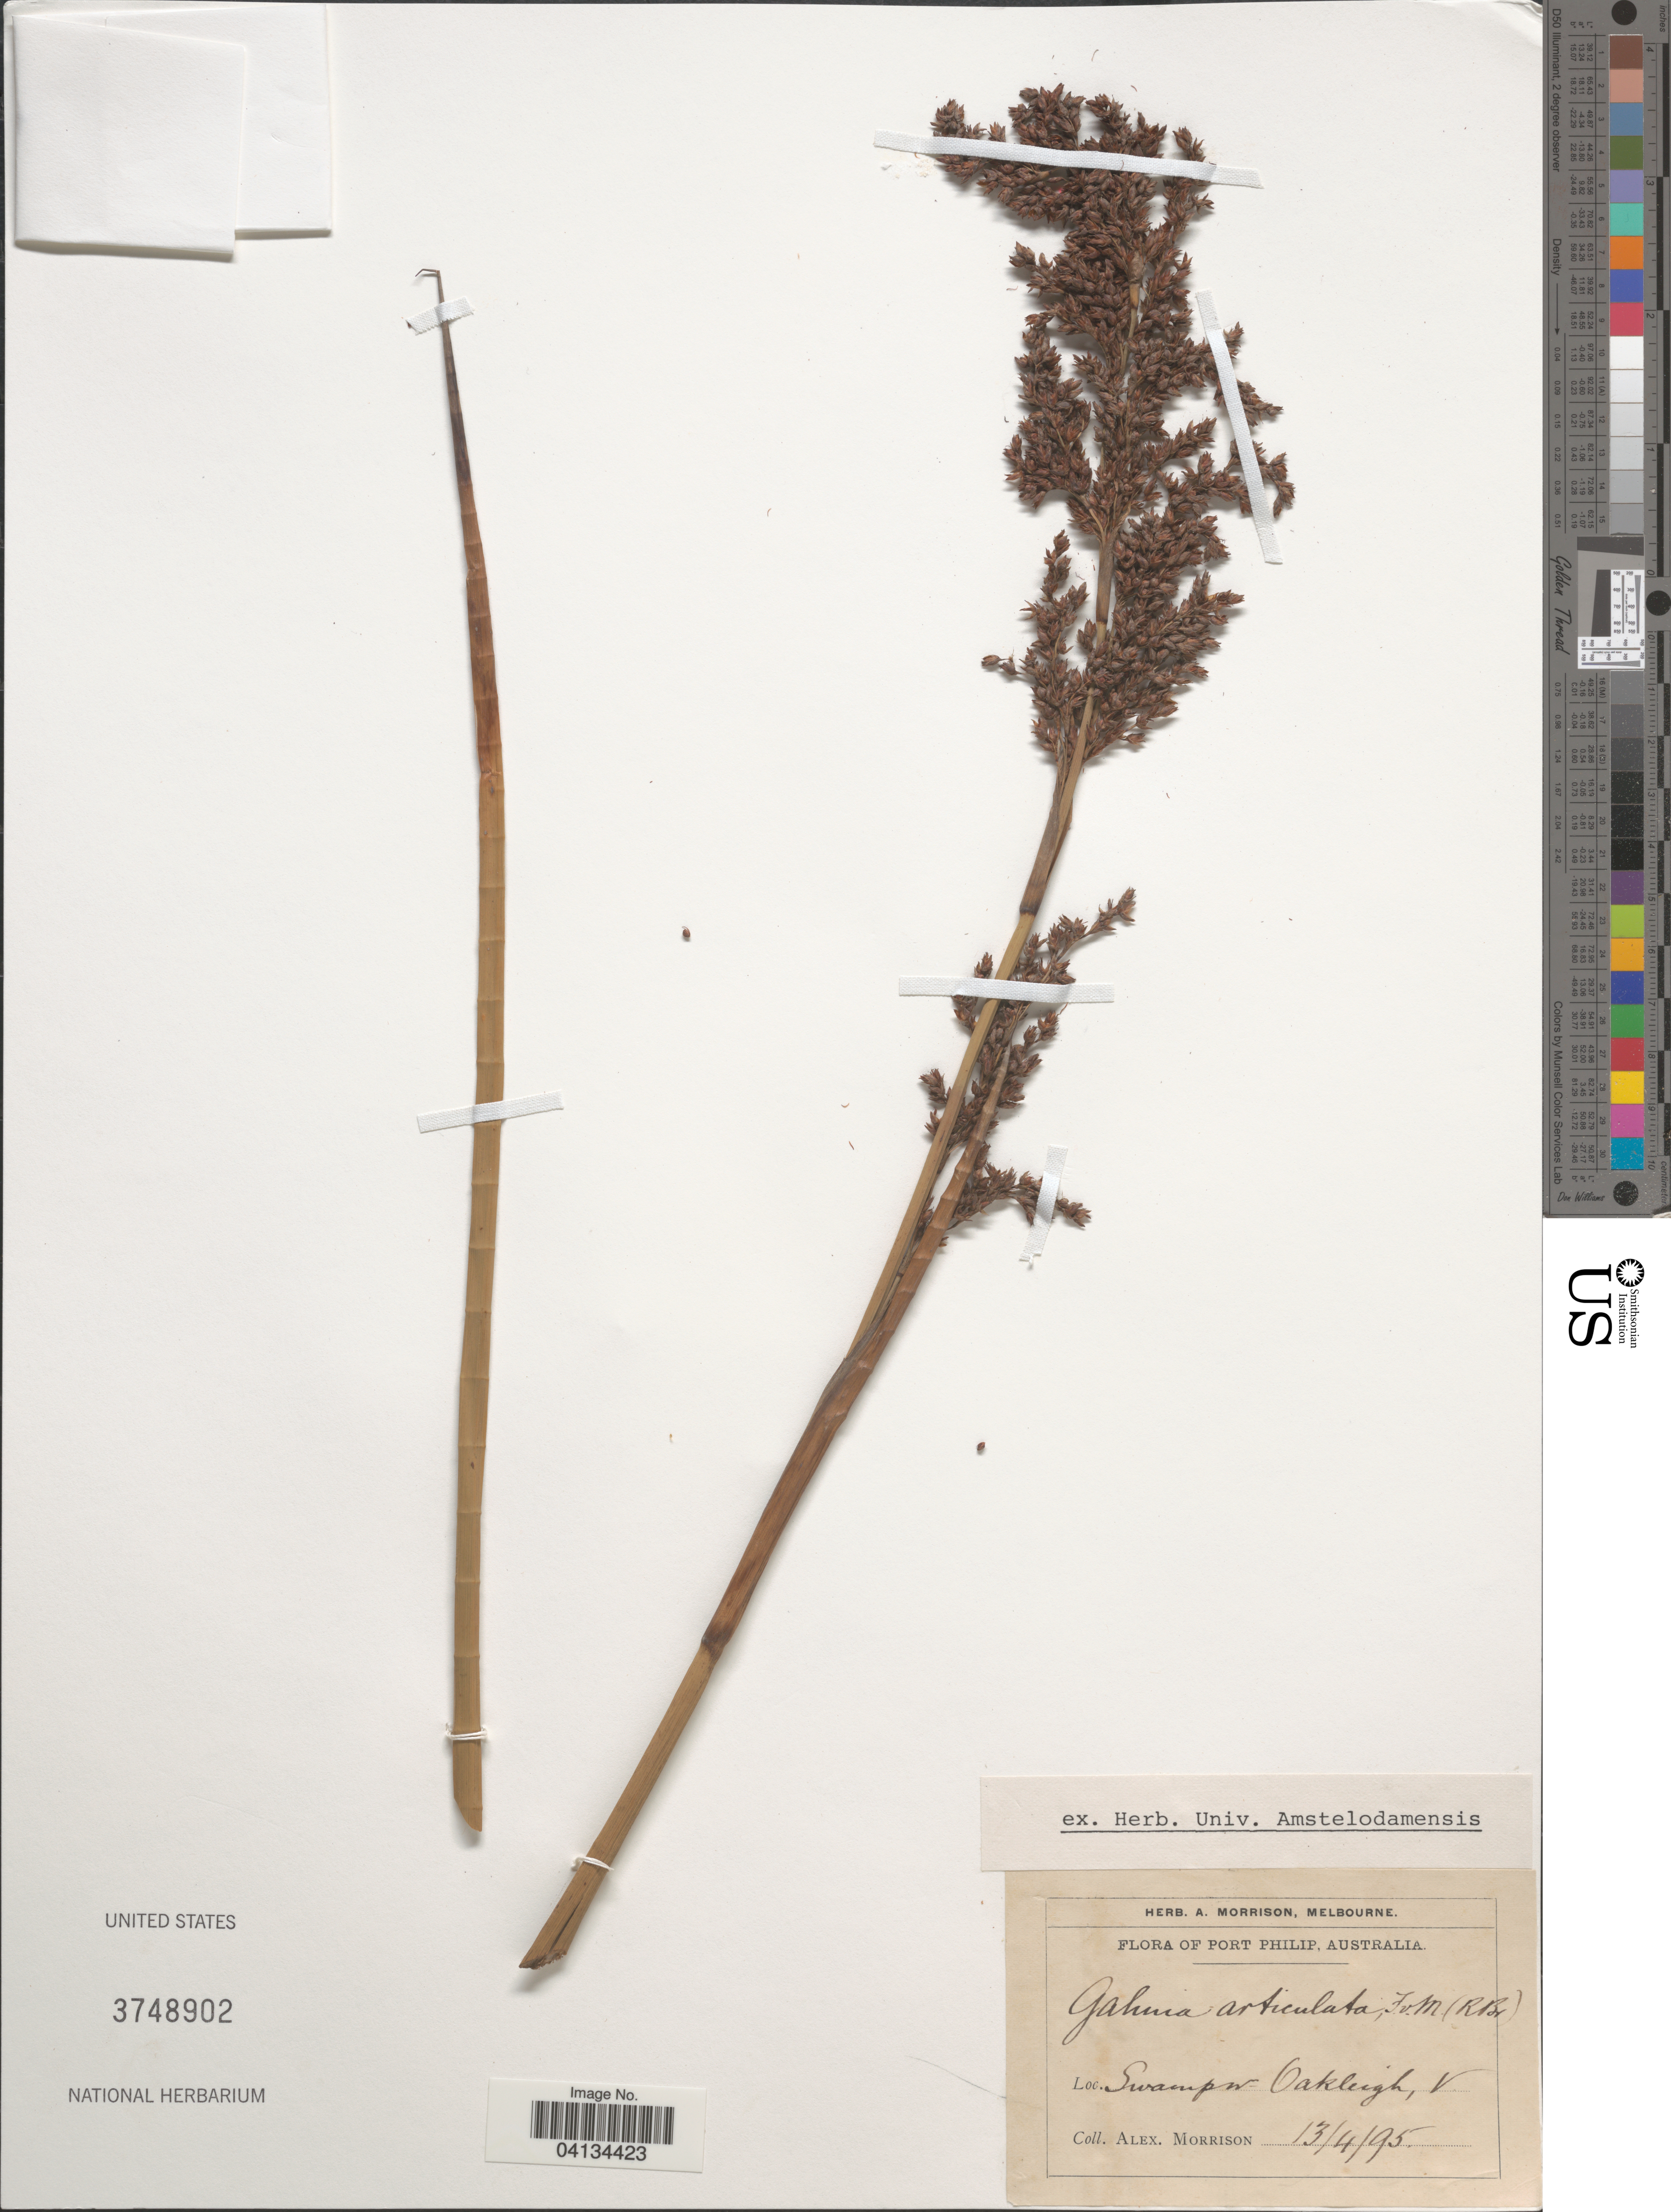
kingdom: Plantae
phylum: Tracheophyta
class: Liliopsida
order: Poales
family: Cyperaceae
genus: Machaerina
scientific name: Machaerina articulata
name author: (R. Br.) T. Koyama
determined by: Strong, Mark T., (BOT), Smithsonian Institution - National Museum of Natural History (UNITED STATES)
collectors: A. Morrison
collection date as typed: Transcribed d/m/y: 13/4/95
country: Australia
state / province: Victoria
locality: Port Philip. Swamp W. Oakleigh, V.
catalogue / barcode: US 3748902